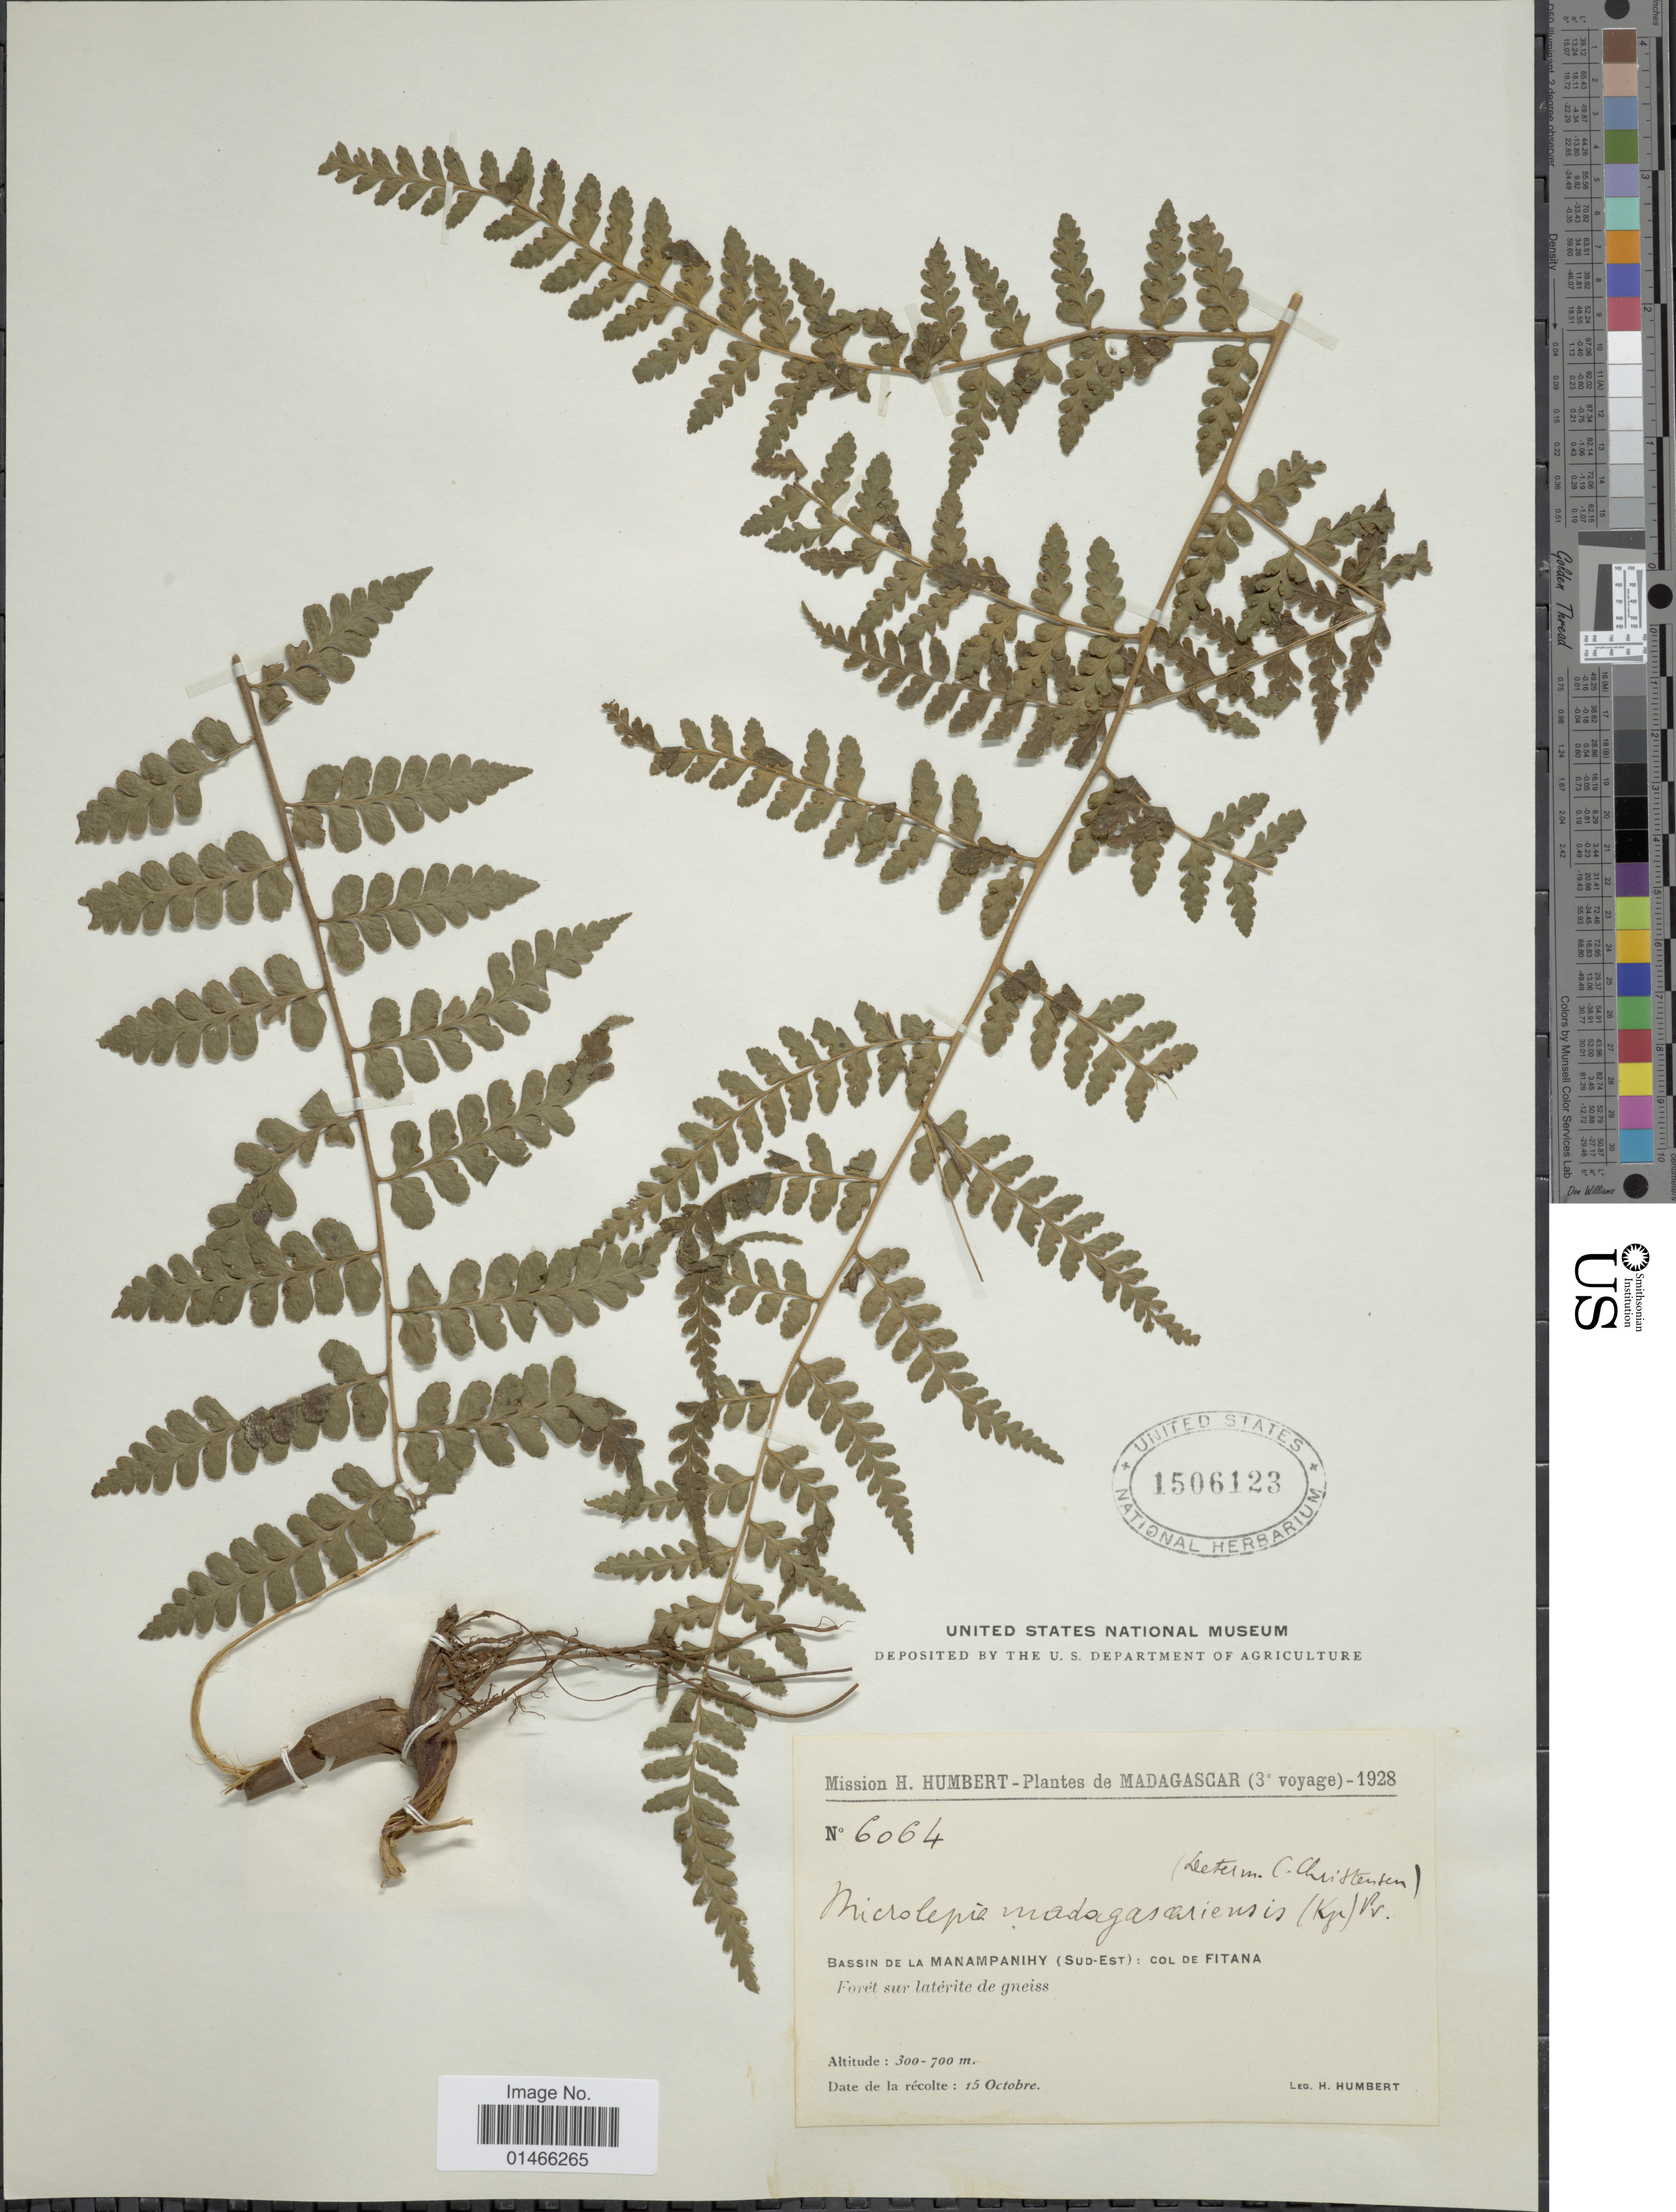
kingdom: Plantae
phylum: Tracheophyta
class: Polypodiopsida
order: Polypodiales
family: Dennstaedtiaceae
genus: Microlepia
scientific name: Microlepia speluncae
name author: (L.) T. Moore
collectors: H. Humbert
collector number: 6064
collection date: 1928-10-15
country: Madagascar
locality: Bassin de la Manampanihy (Sud-Est): Col de Fitana.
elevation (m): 300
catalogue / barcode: US 1506123